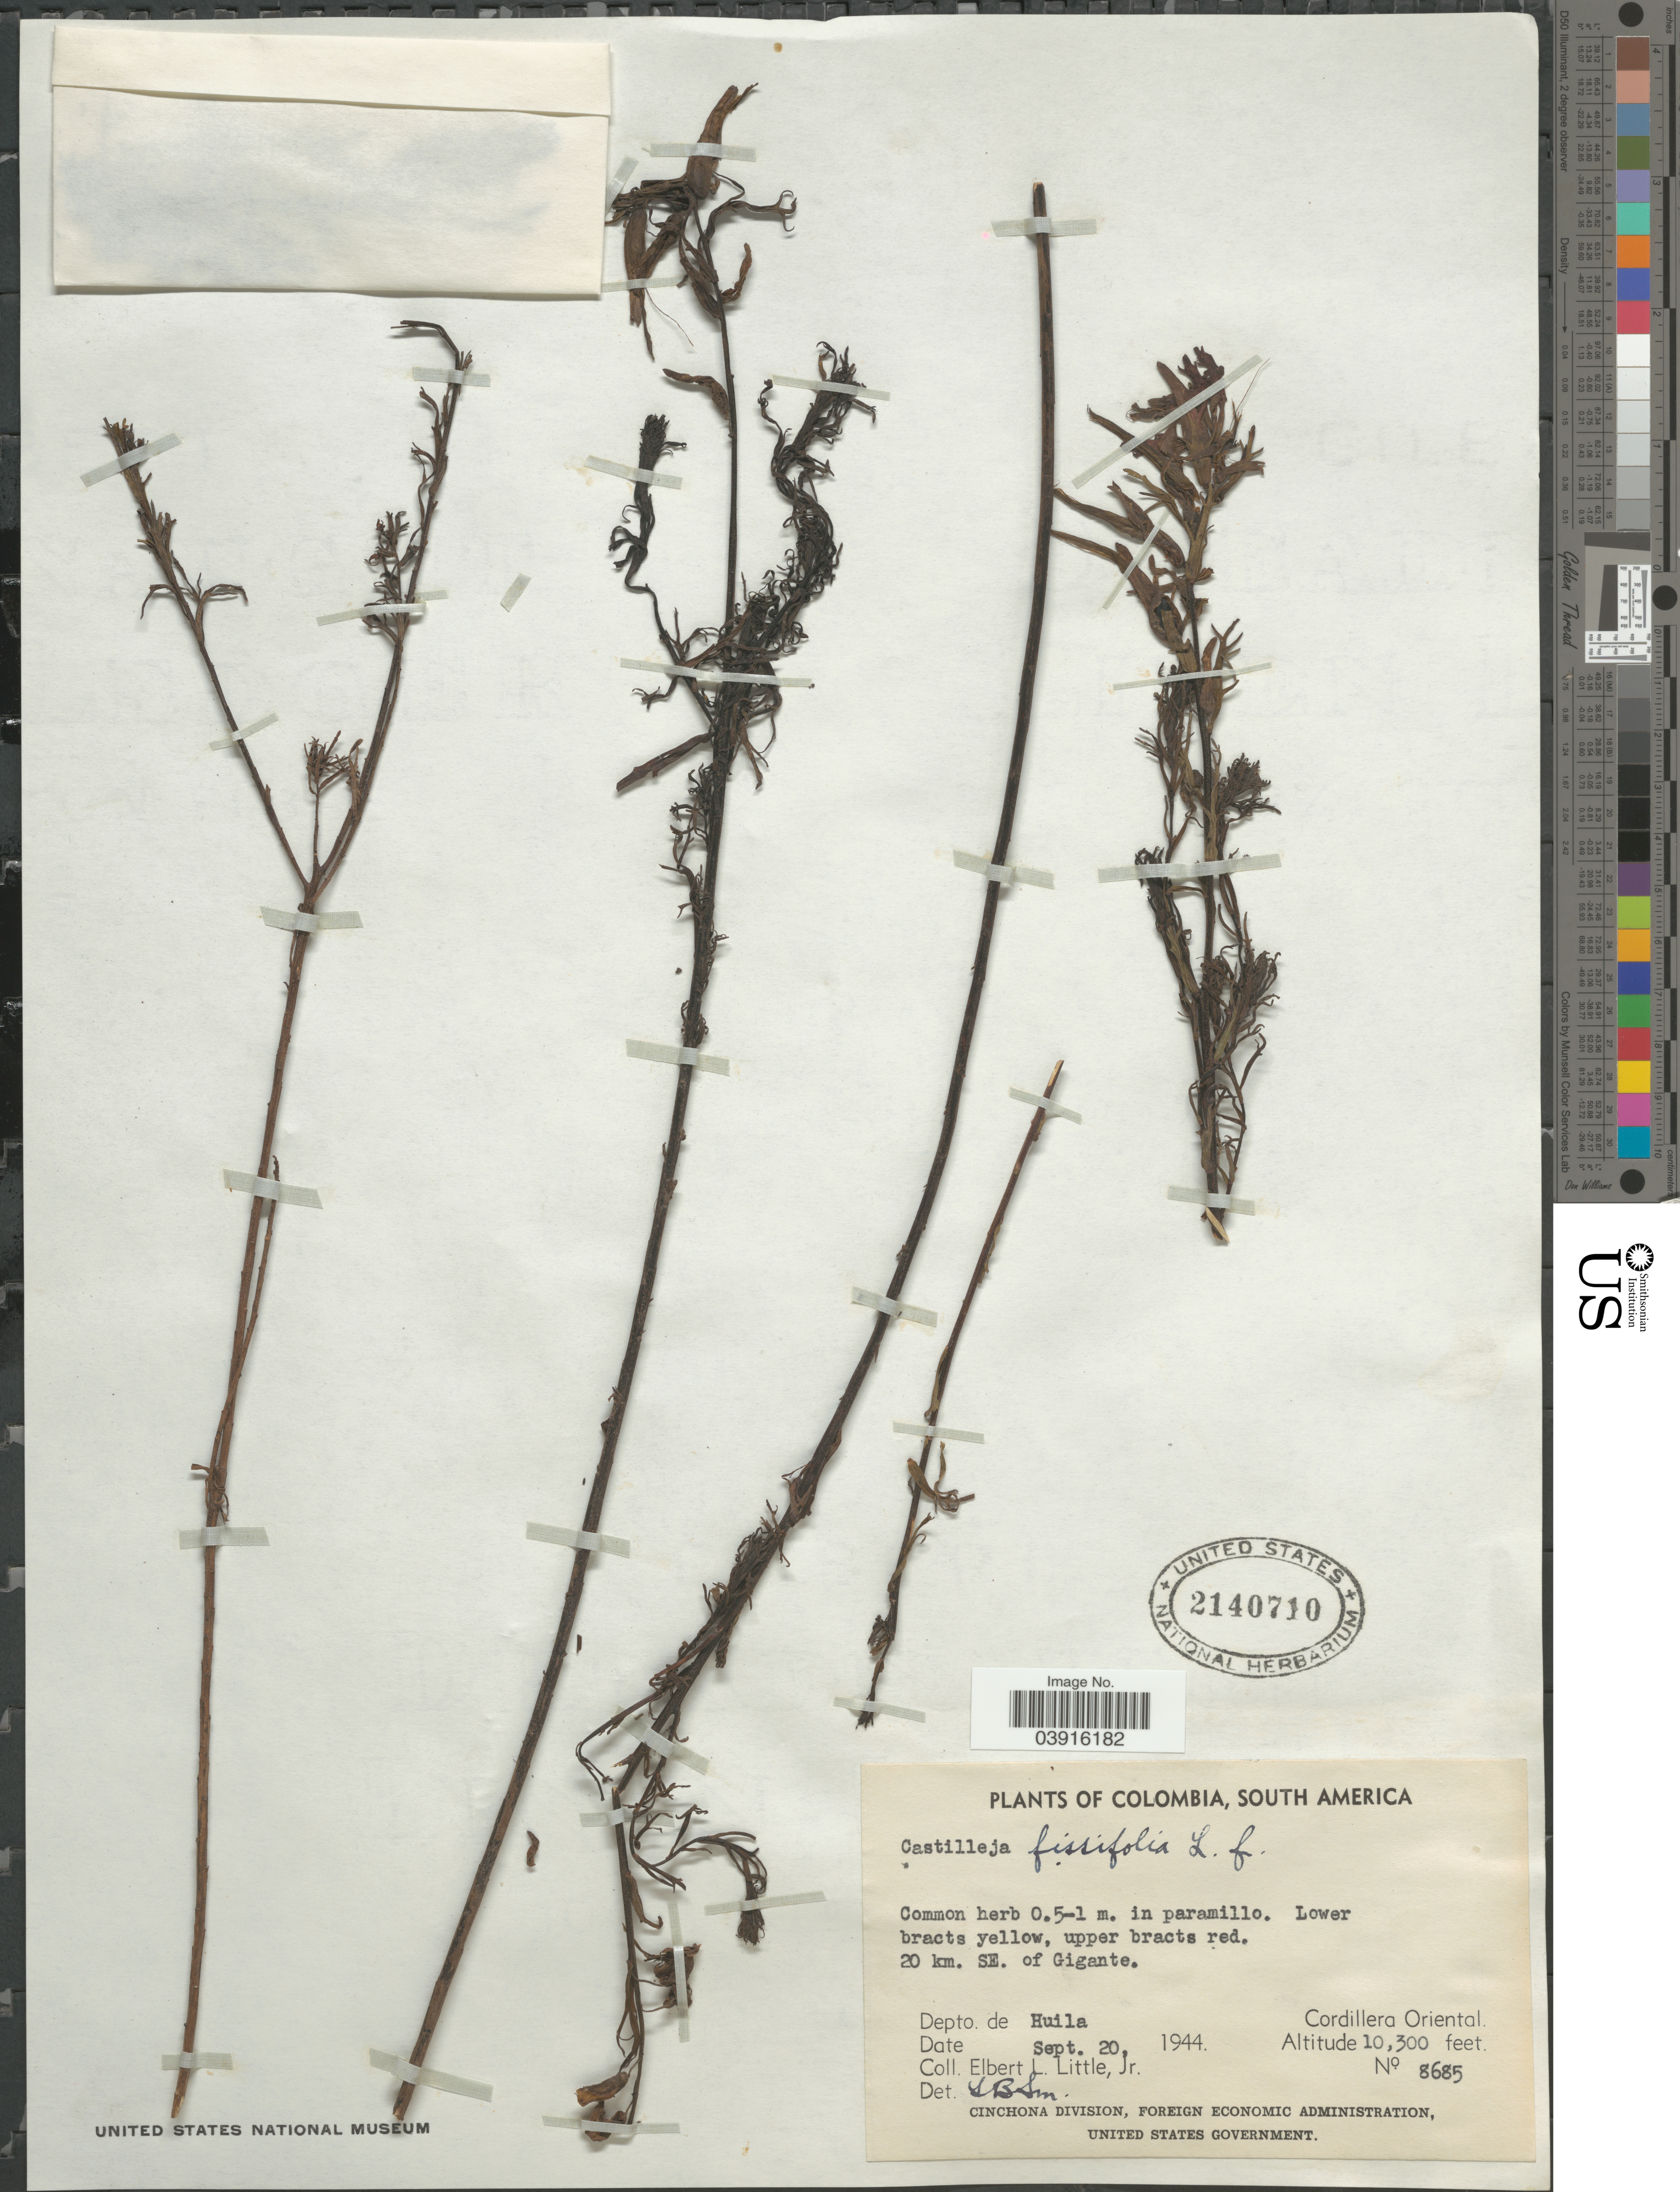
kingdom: Plantae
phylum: Tracheophyta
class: Magnoliopsida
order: Lamiales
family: Orobanchaceae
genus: Castilleja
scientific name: Castilleja fissifolia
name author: L. f.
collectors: E. L. Little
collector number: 8685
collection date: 1944-09-20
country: Colombia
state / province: Huila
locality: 20 km. SE. of Gigante. Depto. de Huila. Cordillera Oriental.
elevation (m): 3139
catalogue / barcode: US 2140710